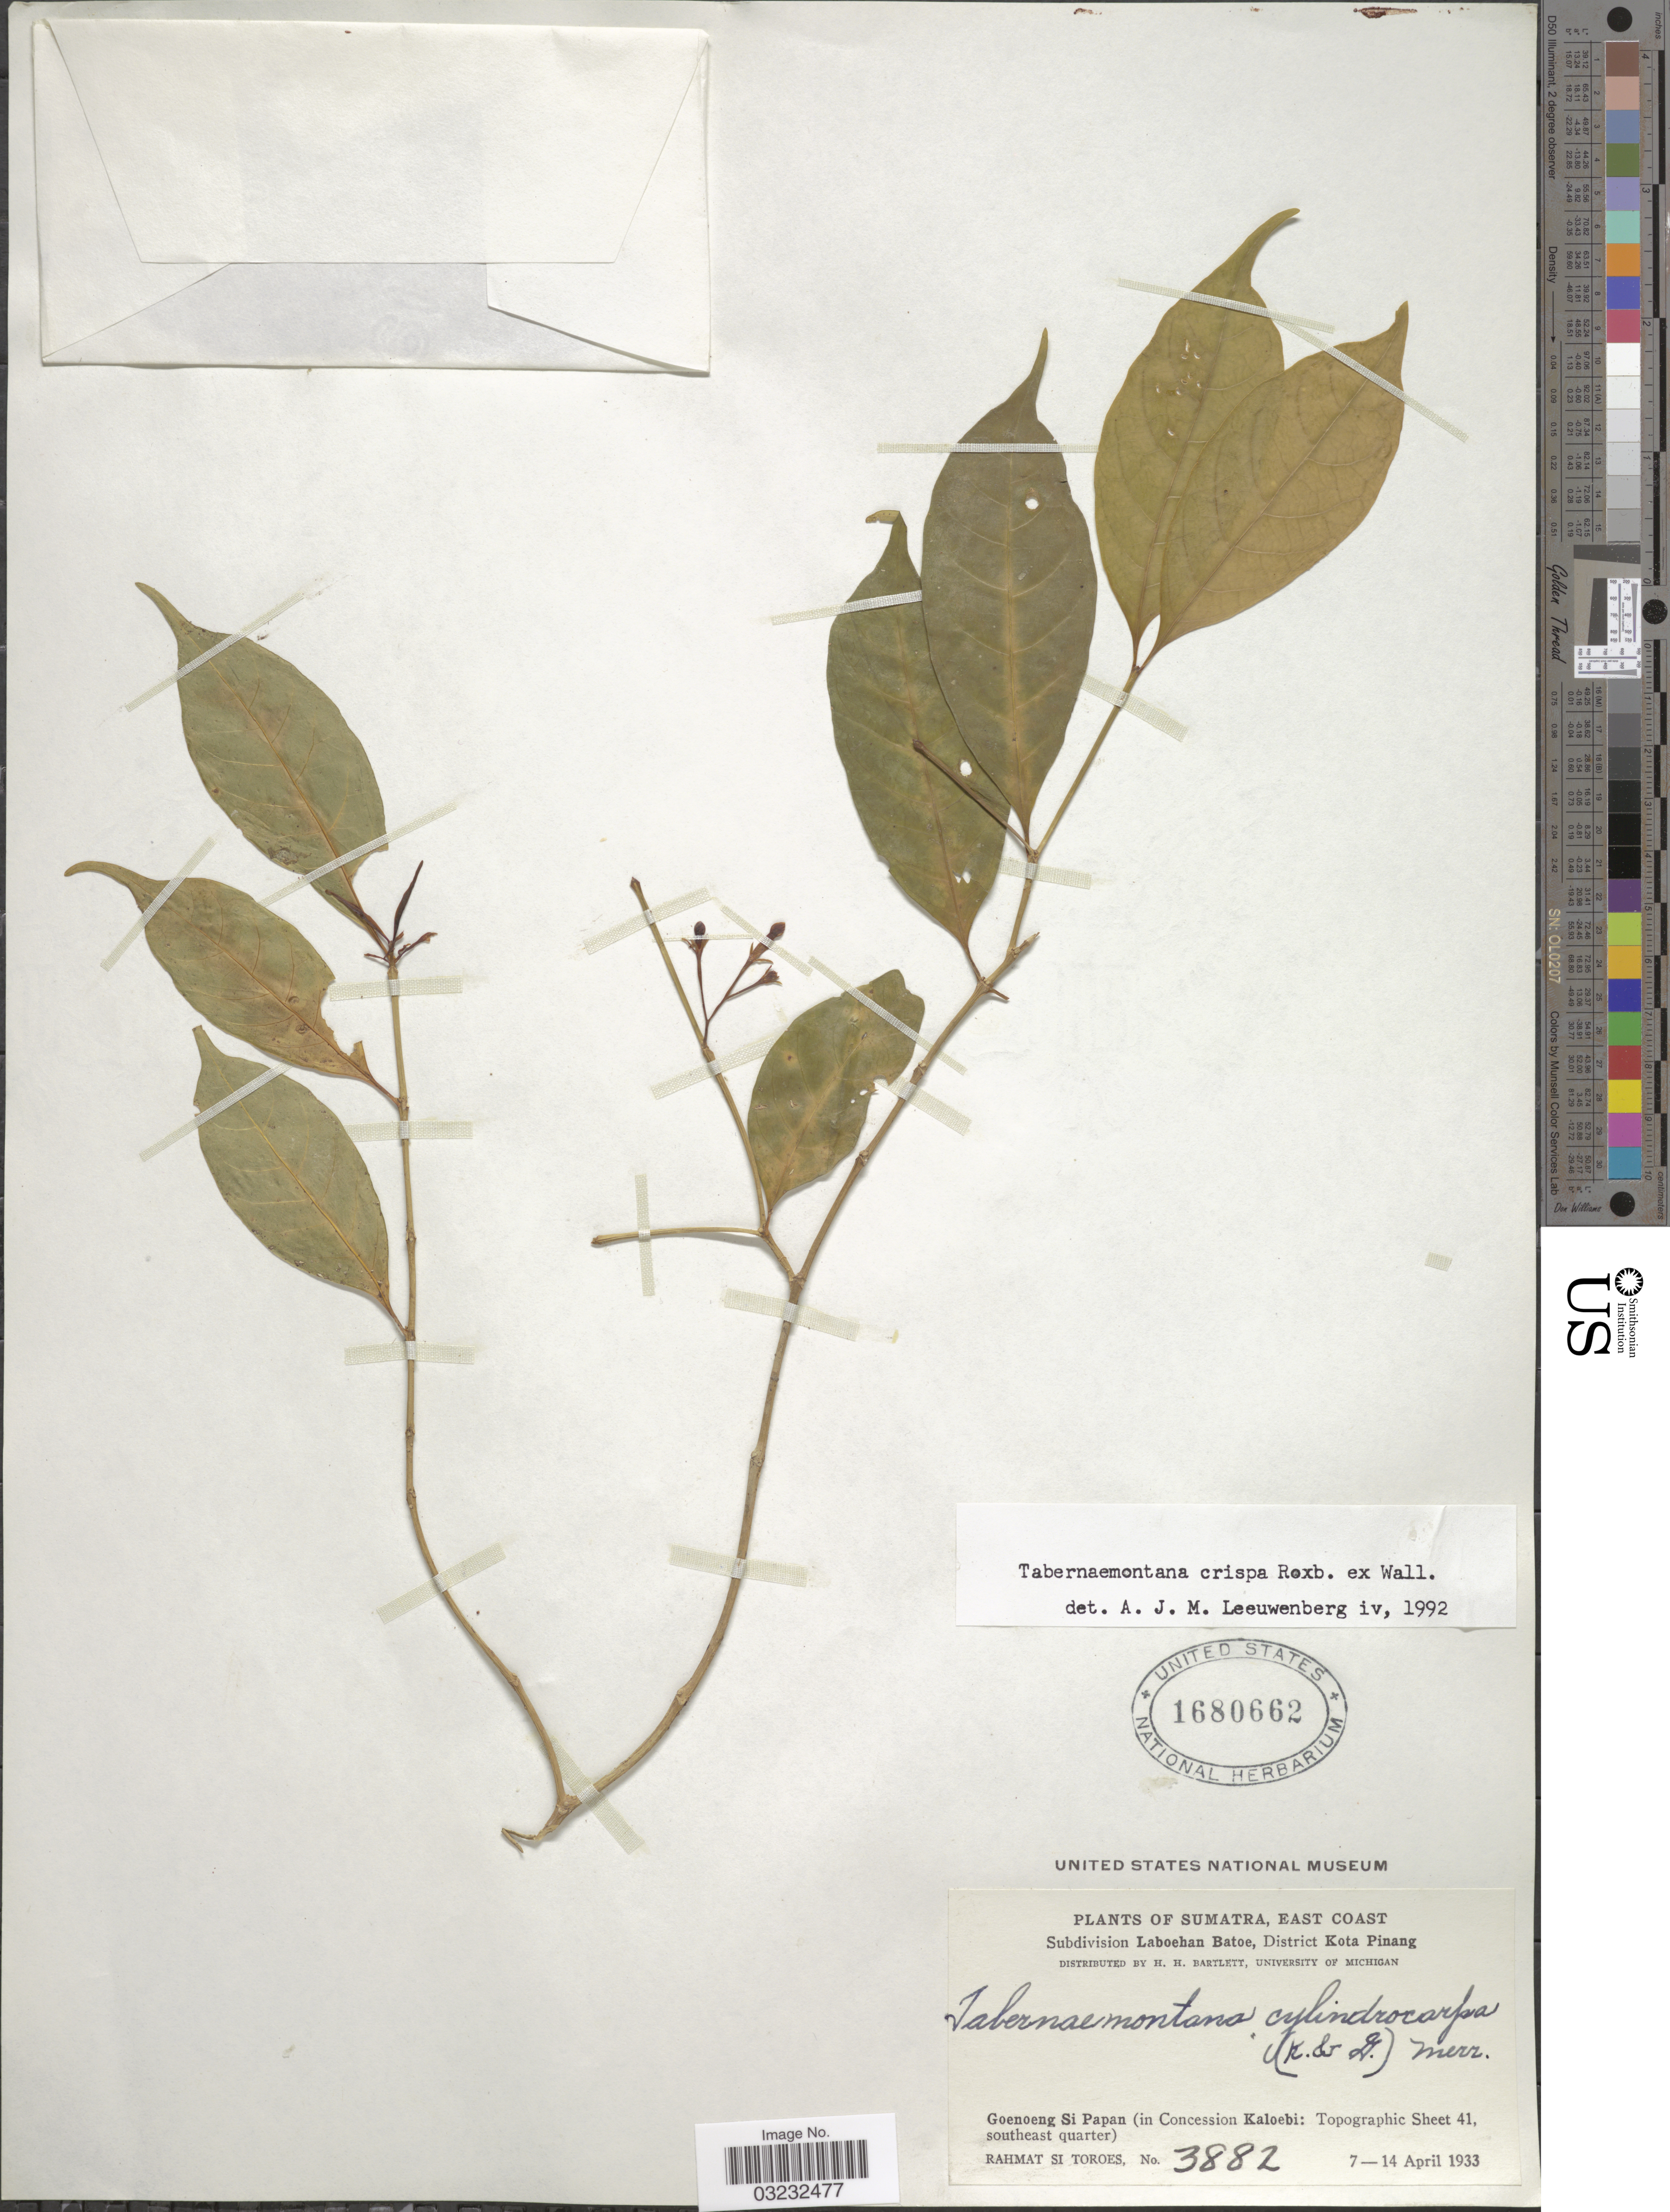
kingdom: Plantae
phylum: Tracheophyta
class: Magnoliopsida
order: Gentianales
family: Apocynaceae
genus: Tabernaemontana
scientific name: Tabernaemontana crispa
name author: (R.M. King & Gamble) Merr.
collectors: Rahmat Si Boeea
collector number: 3882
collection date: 1933-04-07/1933-04-14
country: Indonesia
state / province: Sumatra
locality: East Coast, Subdivision Laboehan Batoe, District Kota Pinang, Goenoeng Si Papan (in Concession Kaloebi: Topographic Sheet 41, southeast quarter).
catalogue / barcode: US 1680662